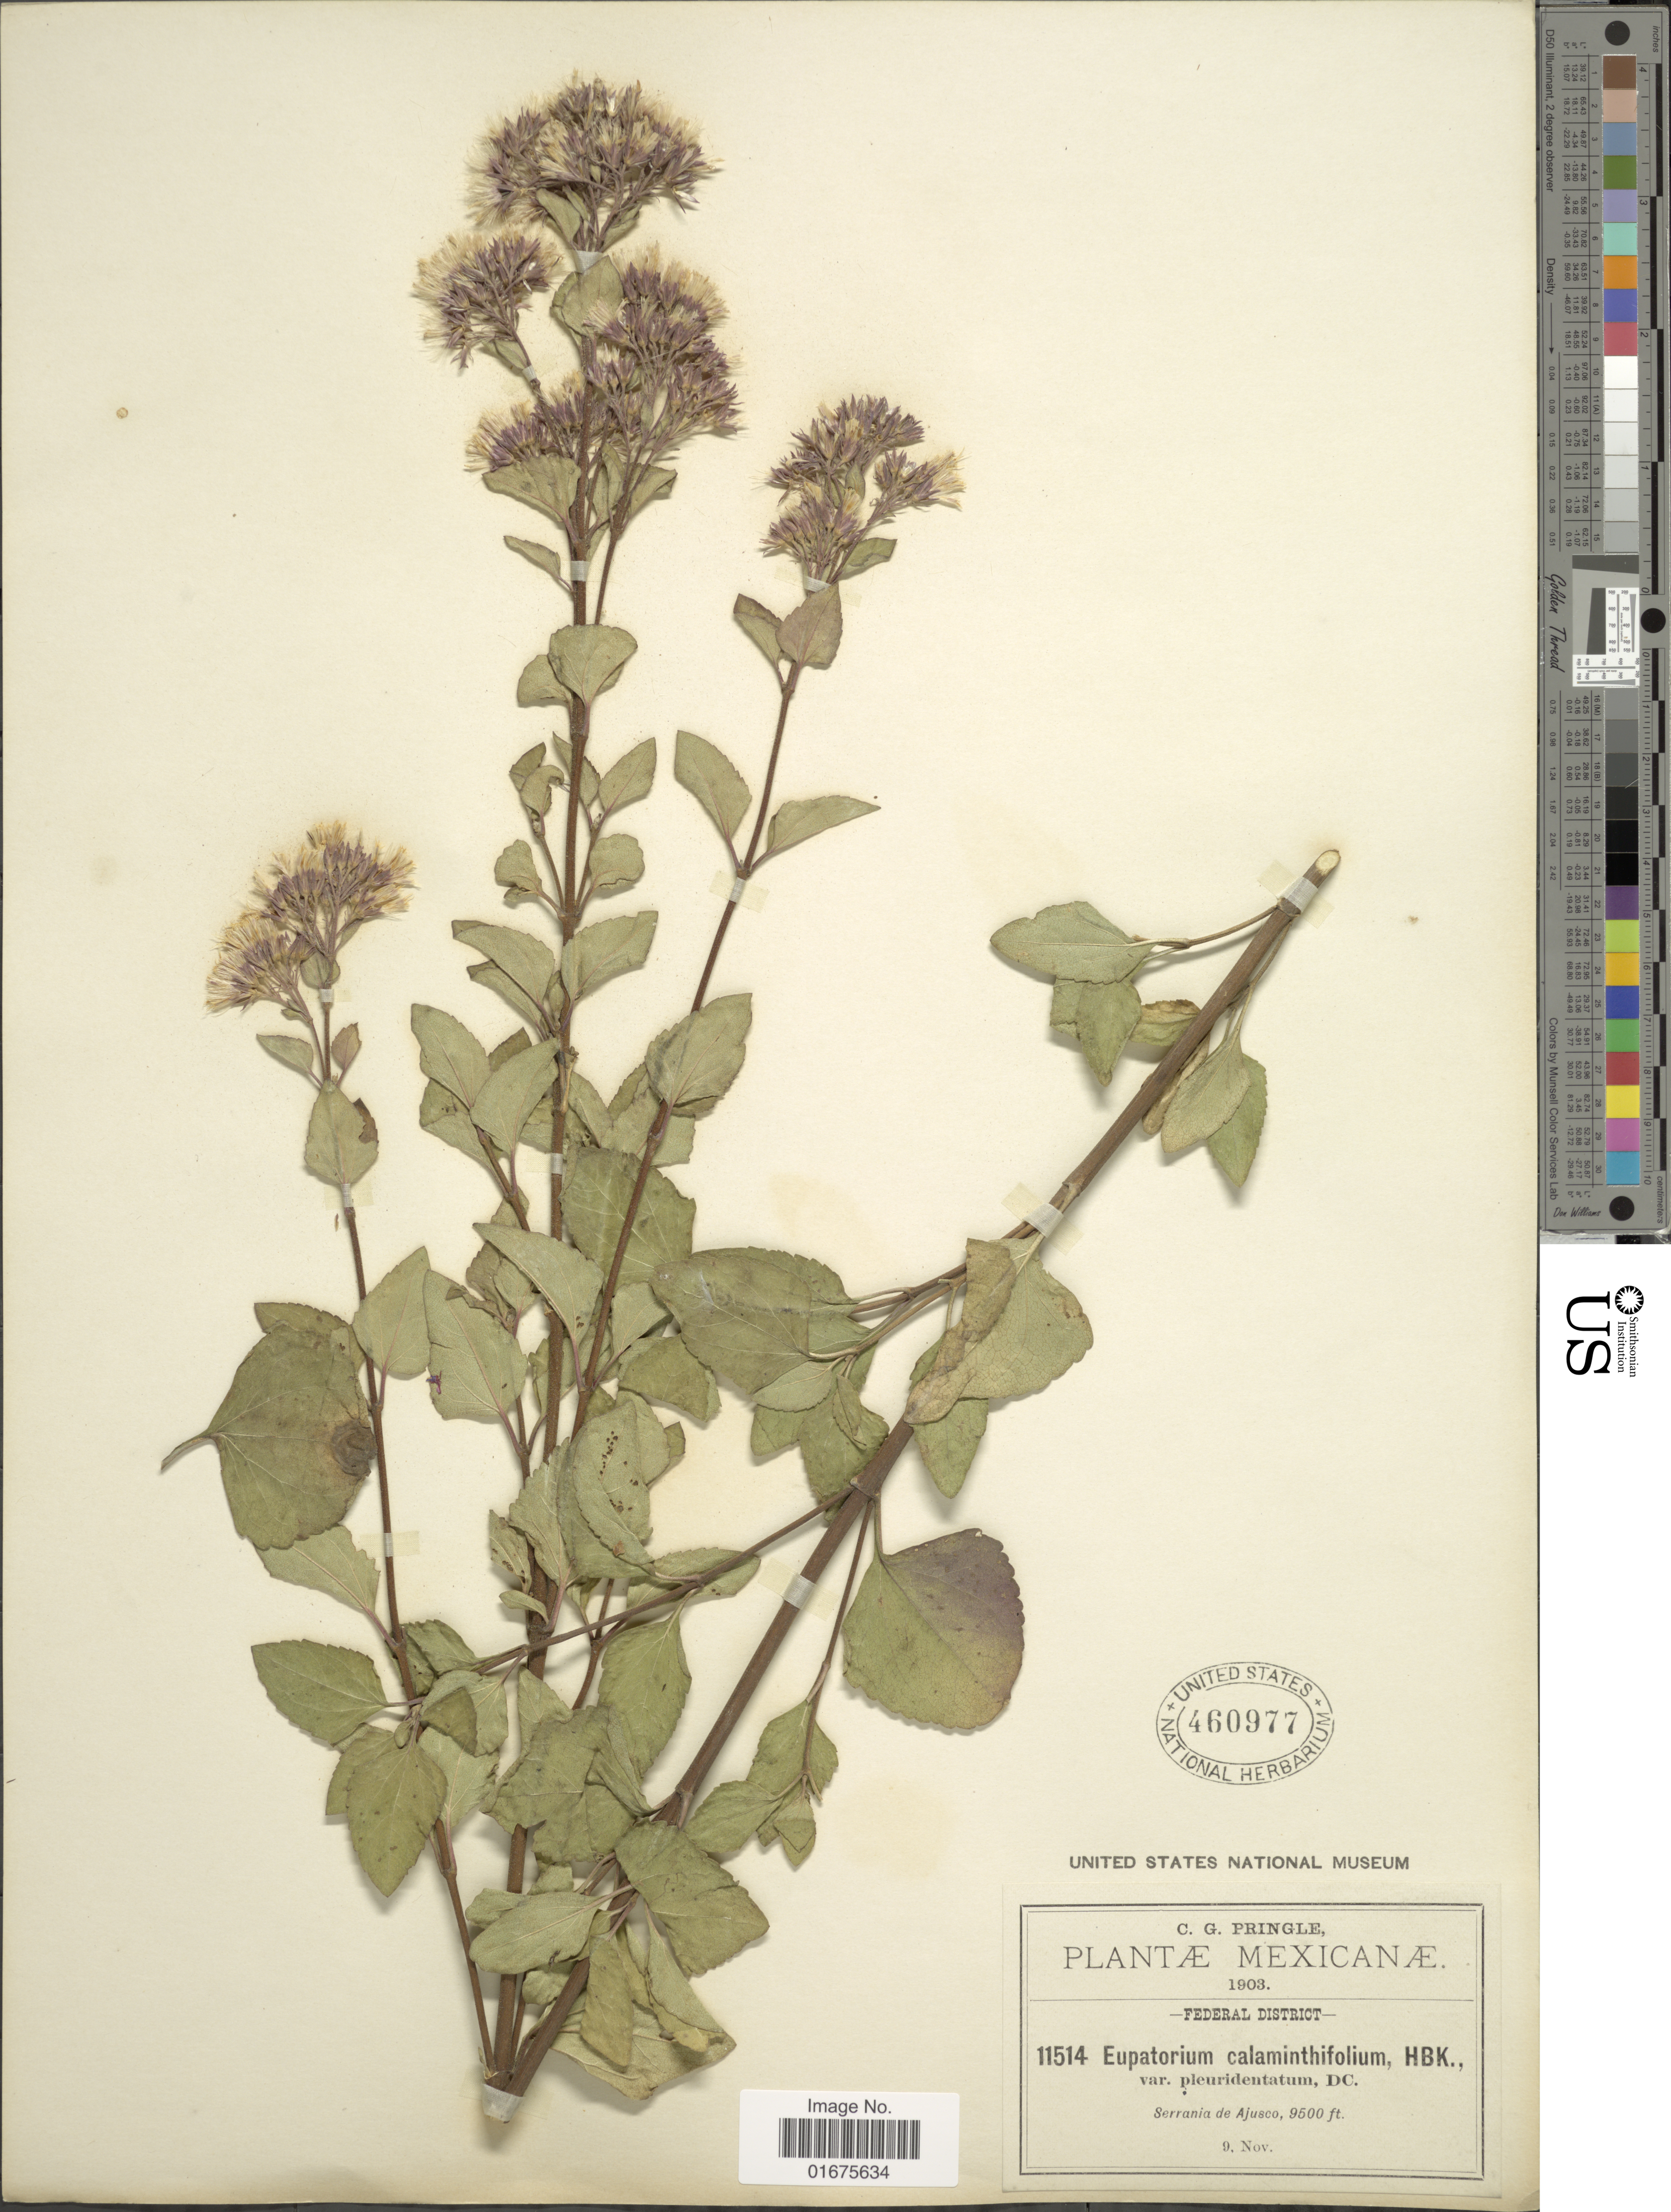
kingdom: Plantae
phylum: Tracheophyta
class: Magnoliopsida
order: Asterales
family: Asteraceae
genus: Ageratina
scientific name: Ageratina calaminthaefolia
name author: (Kunth) R.M. King & H. Rob.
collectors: C. G. Pringle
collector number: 11514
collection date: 1903-11-09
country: Mexico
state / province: Distrito Federal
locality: Serrania de Ajusco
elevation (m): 2896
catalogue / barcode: US 460977